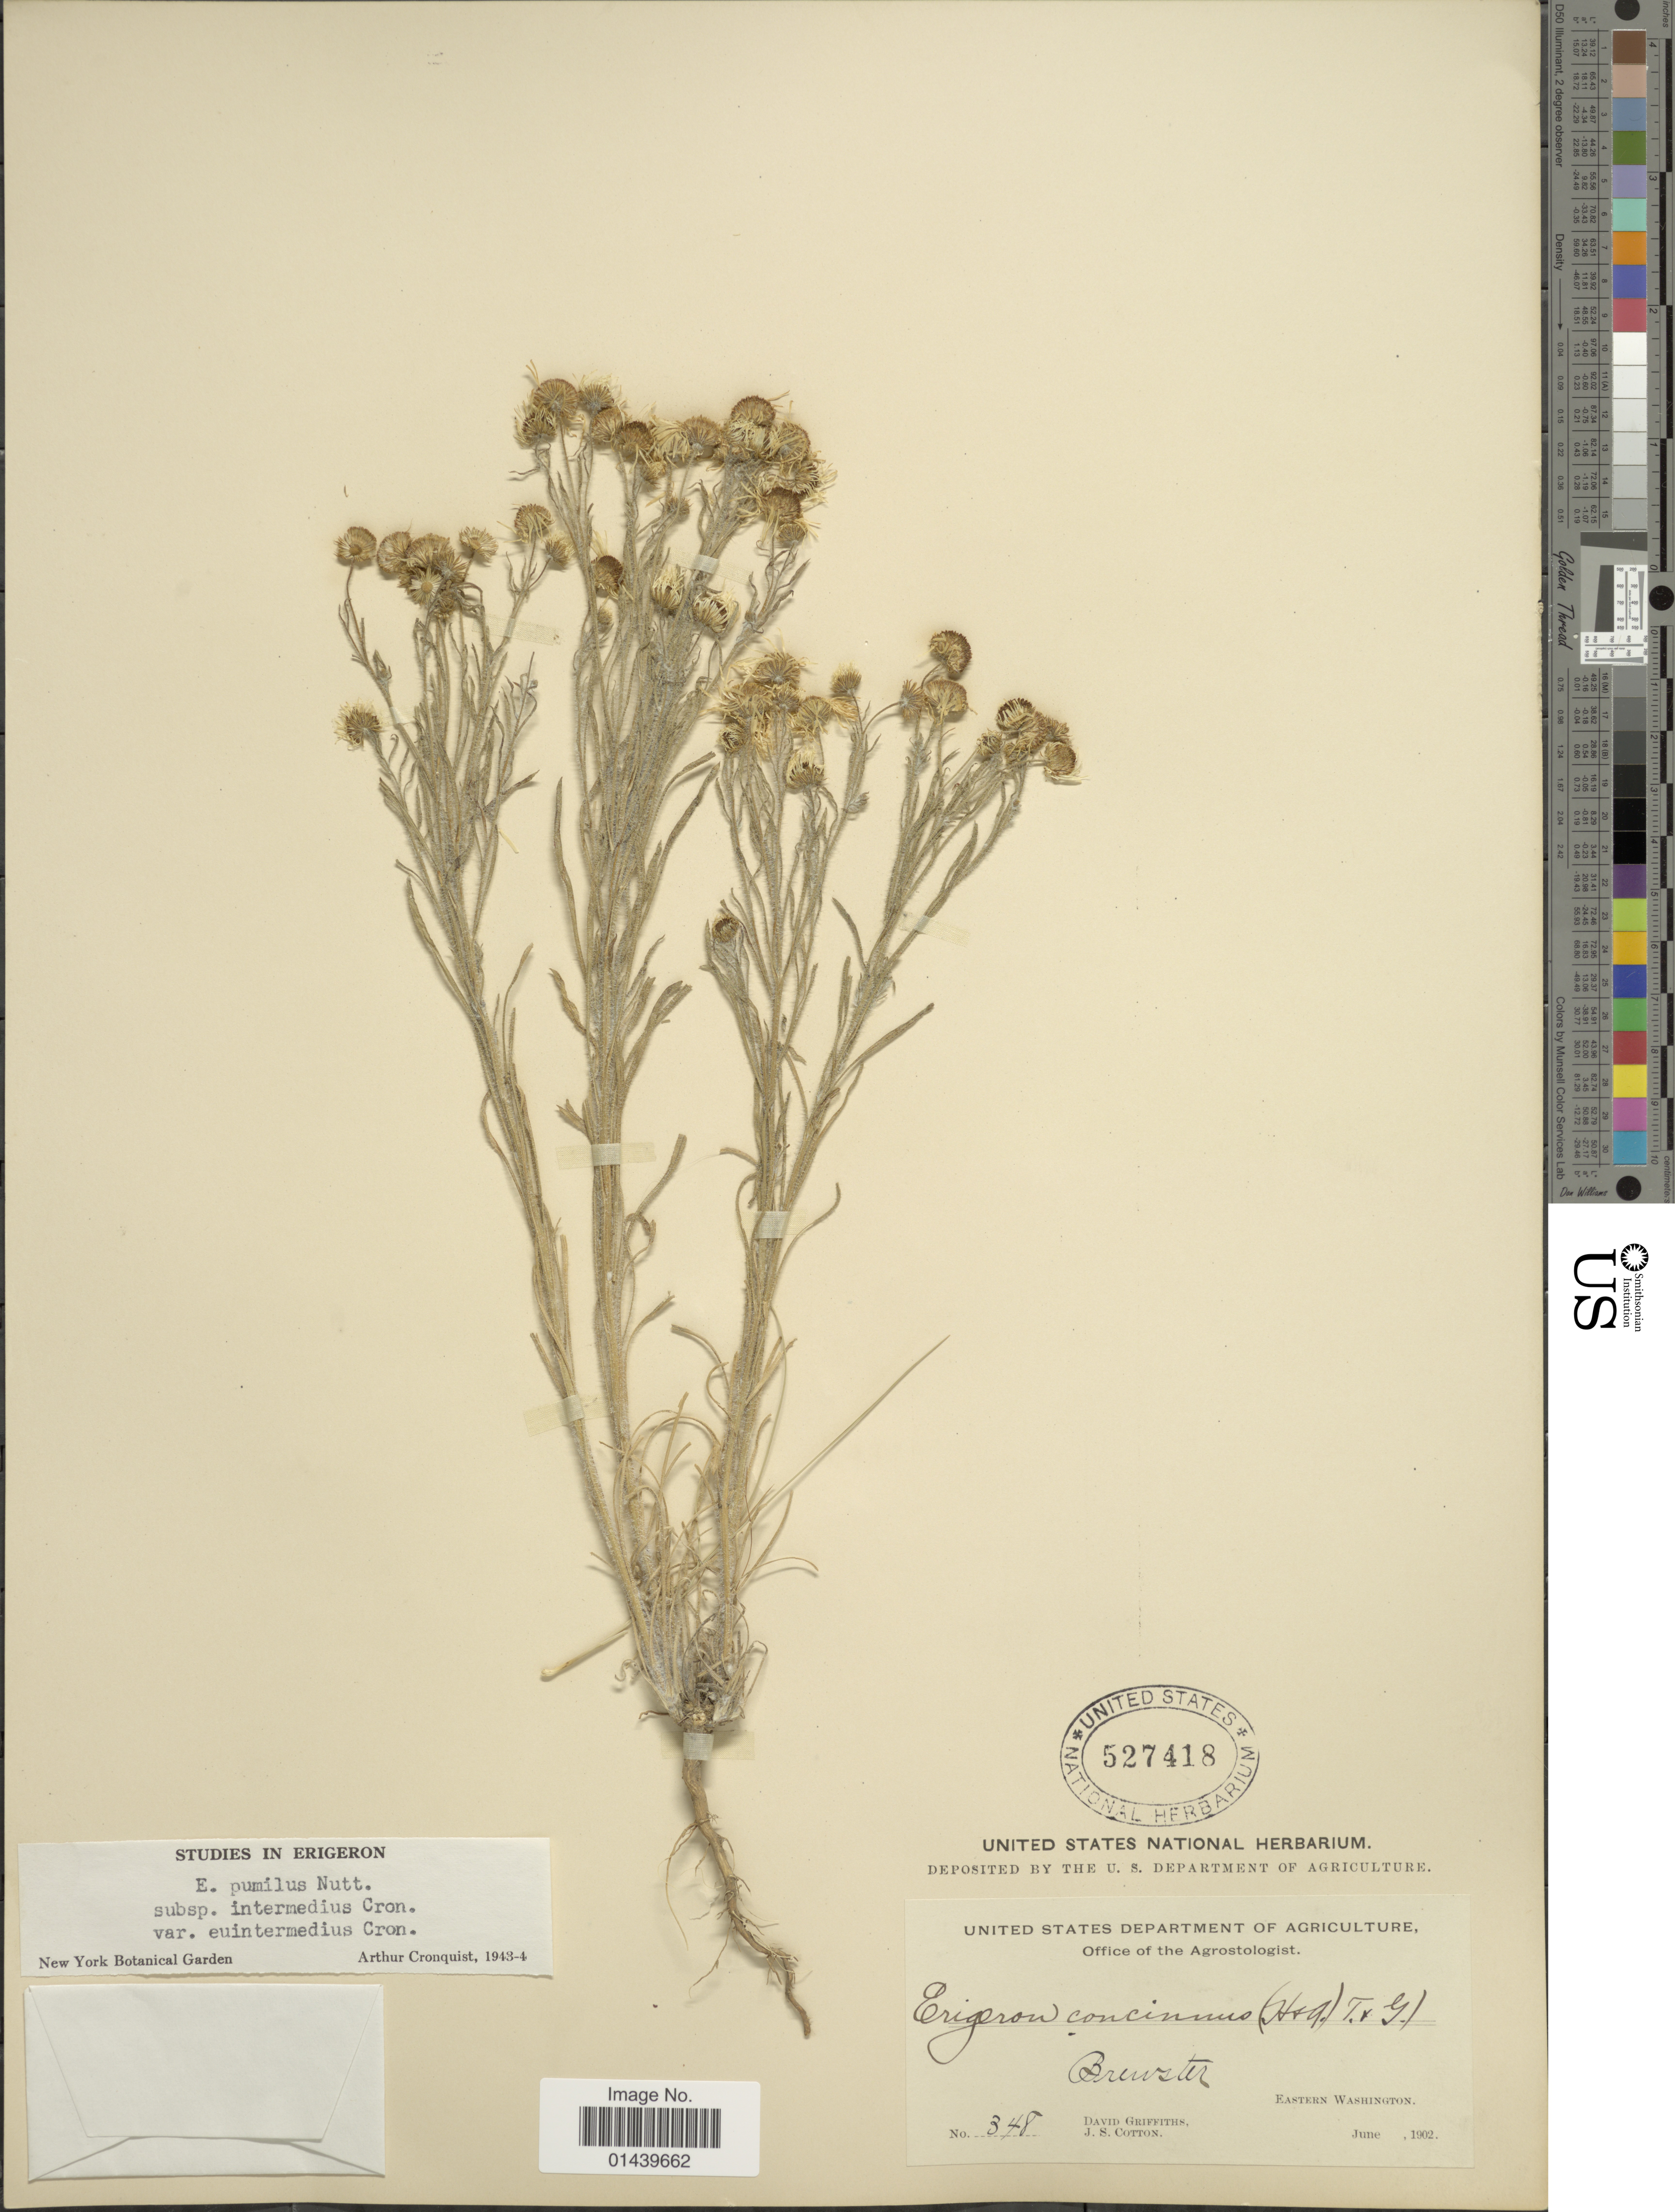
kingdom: Plantae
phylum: Tracheophyta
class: Magnoliopsida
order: Asterales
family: Asteraceae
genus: Erigeron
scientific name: Erigeron pumilus subsp. intermedius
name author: Cronq.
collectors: D. Griffiths & J. S. Cotton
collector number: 348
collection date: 1902-06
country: United States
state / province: Washington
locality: Brewster. Eastern Washington.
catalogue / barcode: US 527418